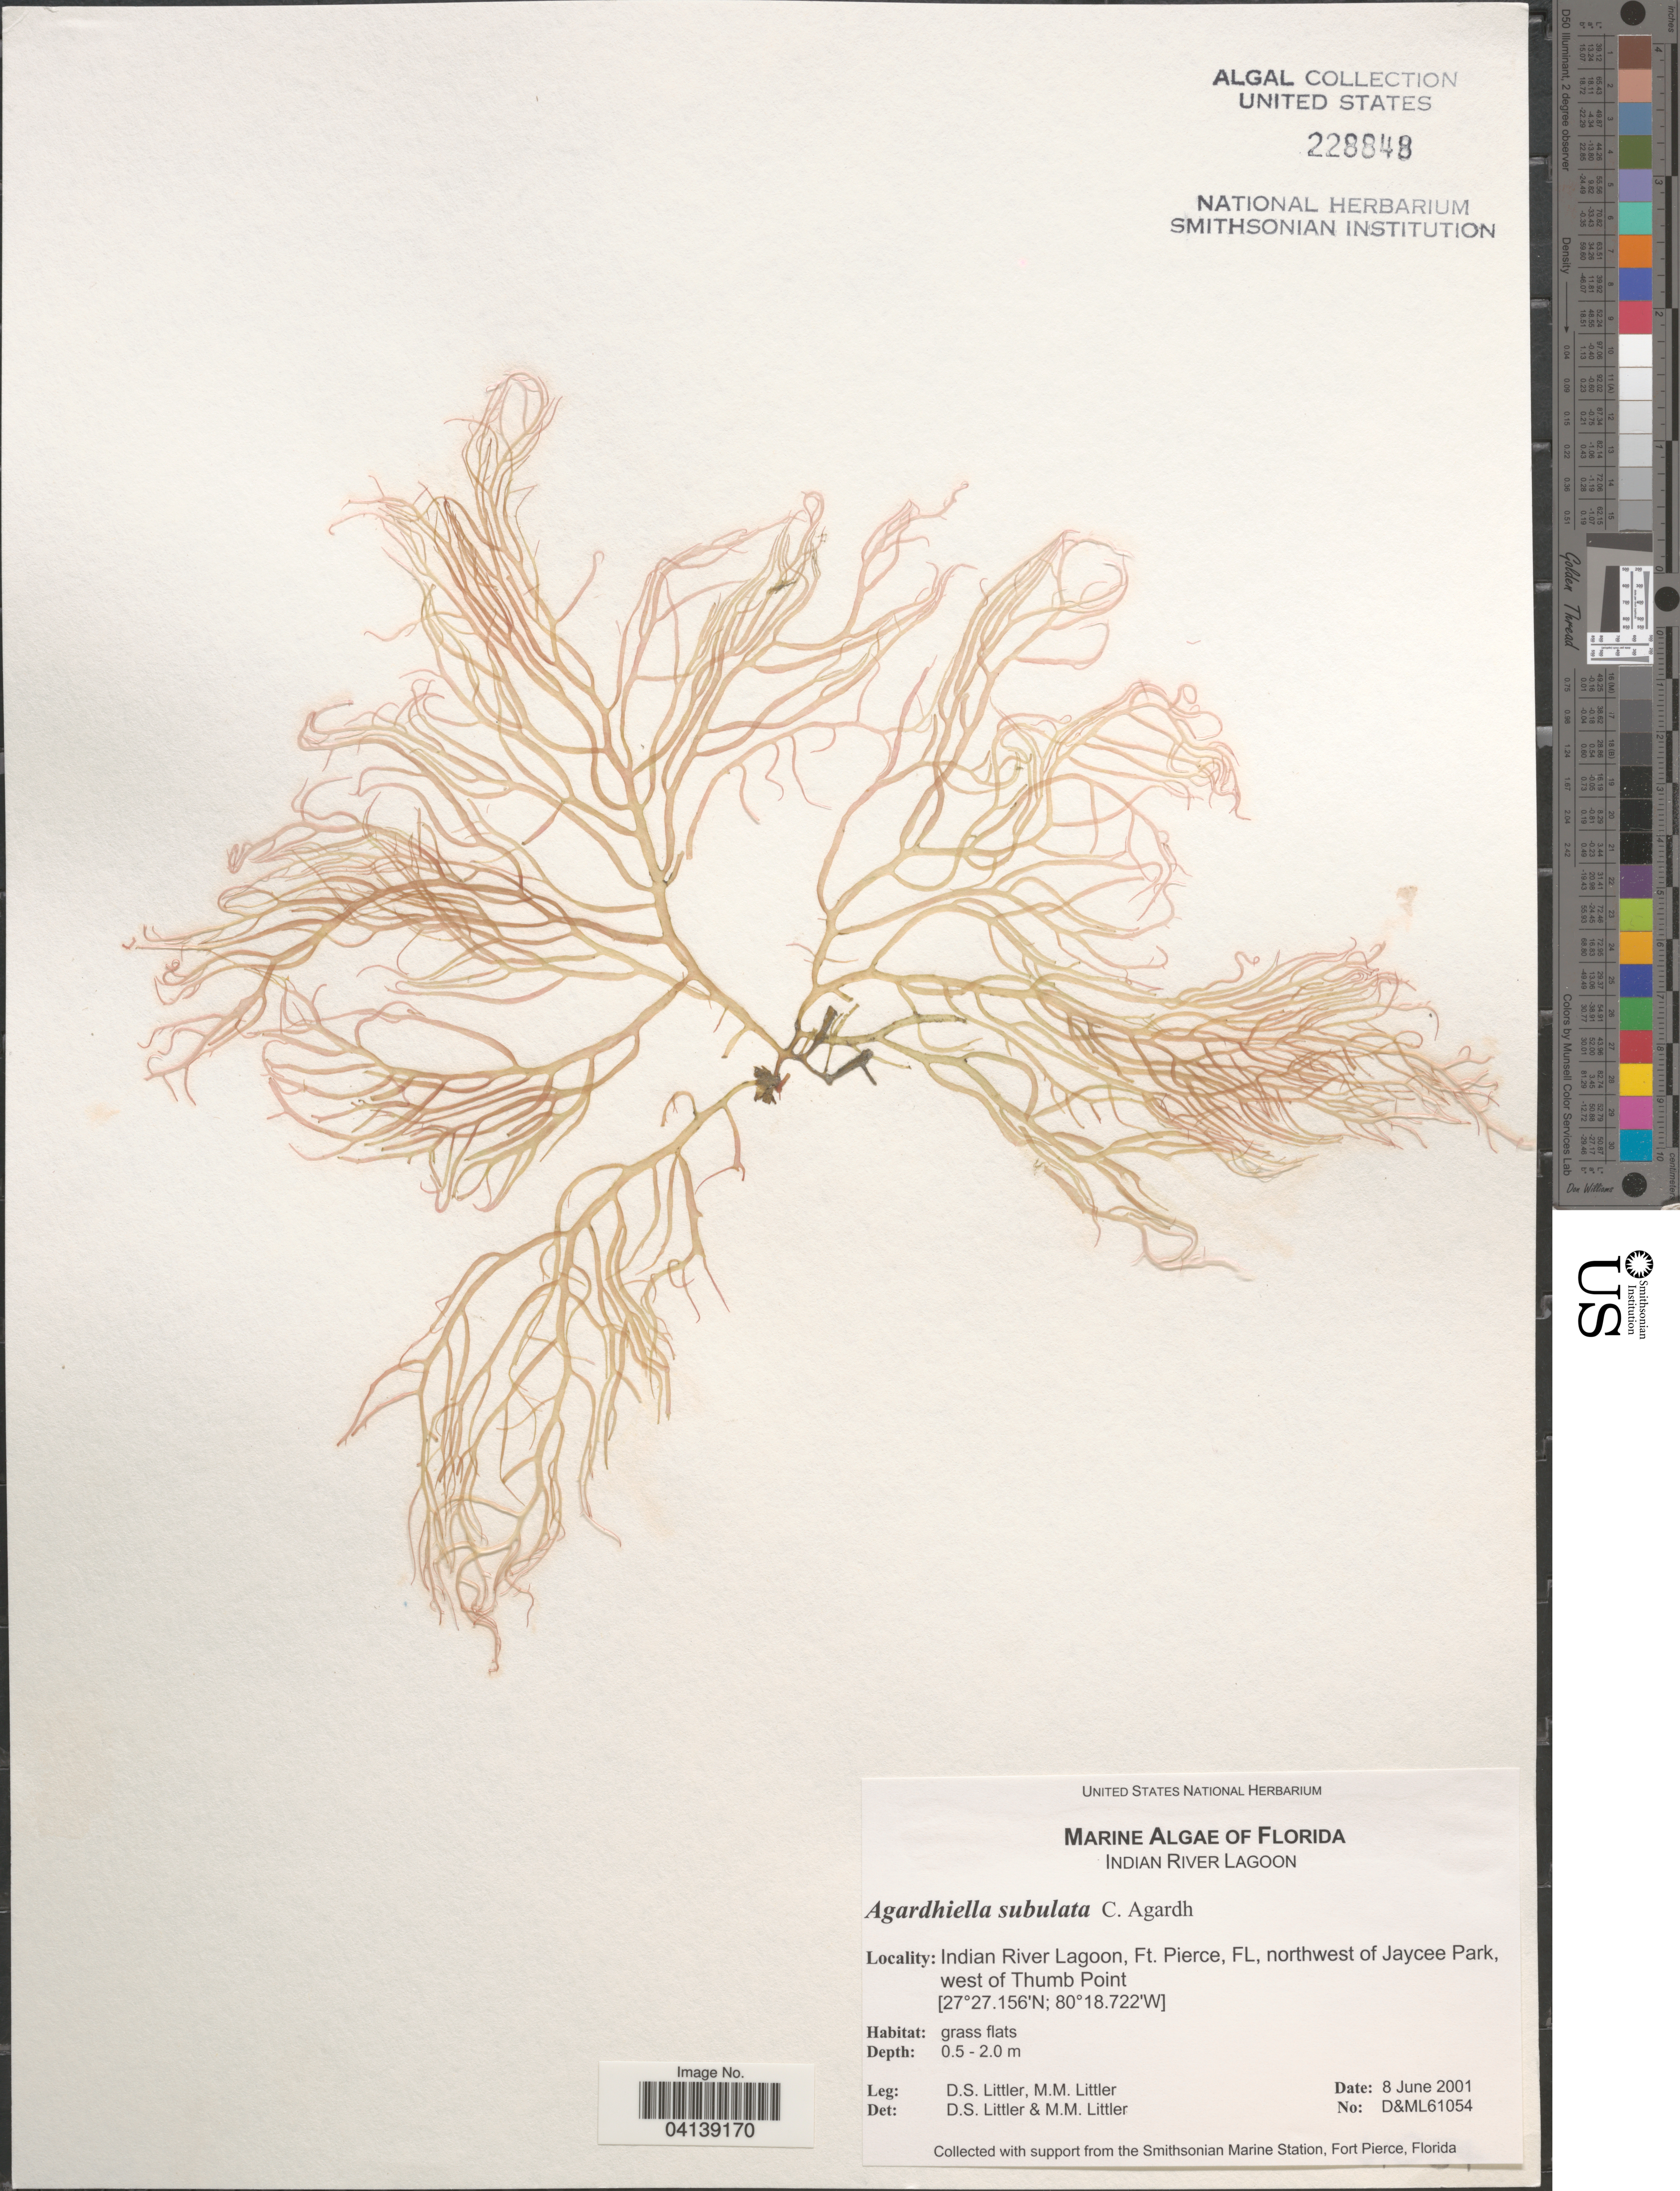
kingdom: Plantae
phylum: Rhodophyta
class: Florideophyceae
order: Gigartinales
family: Solieriaceae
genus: Agardhiella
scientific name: Agardhiella subulata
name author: (C. Agardh) G.T.Kraft & M.J. Wynne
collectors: D. S. Littler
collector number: D&ML61054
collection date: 2001-06-08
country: United States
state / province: Florida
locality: Indian River Lagoon, Ft. Pierce, northwest of Jaycee Park, west of Thumb Point.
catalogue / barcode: US 228848